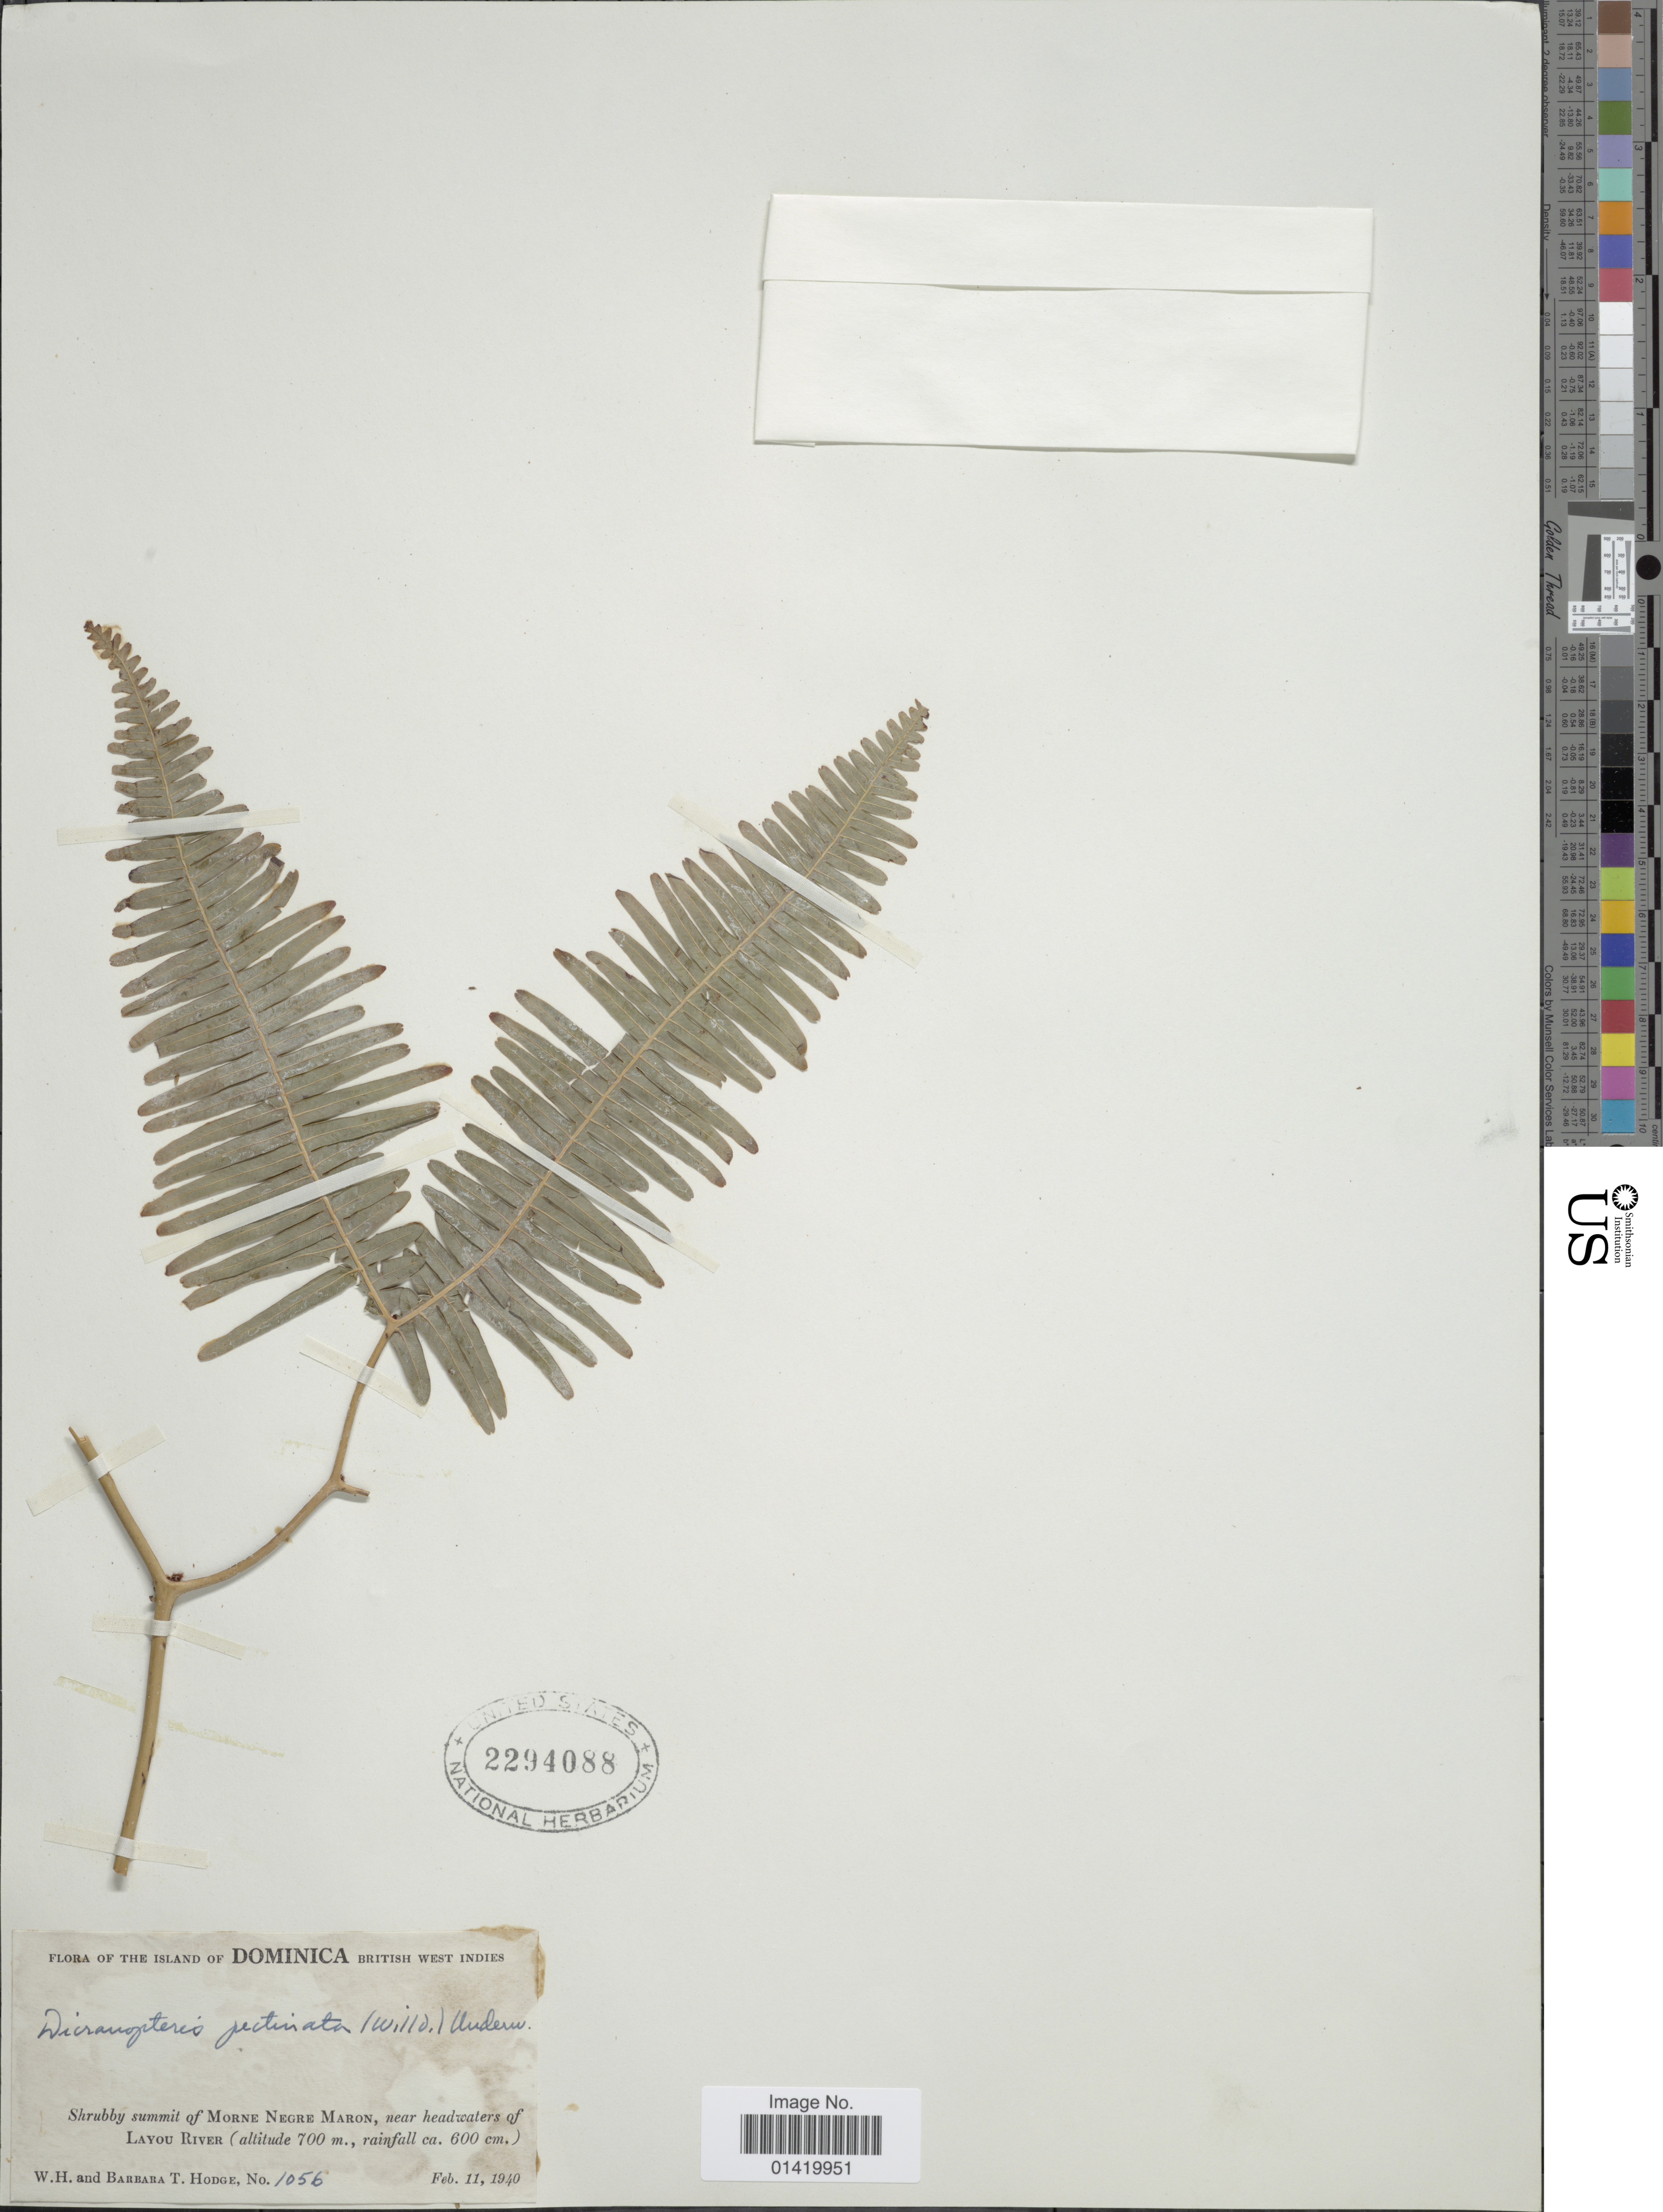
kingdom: Plantae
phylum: Tracheophyta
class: Polypodiopsida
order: Gleicheniales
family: Gleicheniaceae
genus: Gleichenella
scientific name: Gleichenella pectinata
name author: (Willd.) Ching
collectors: W. Hodge & B. Hodge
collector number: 1056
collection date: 1940-02-11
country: Dominica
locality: The Island of Dominica British West Indies, Shrubby summit of Morne Negre Maron, near headwaters of Layou River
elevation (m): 700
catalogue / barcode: US 2294088